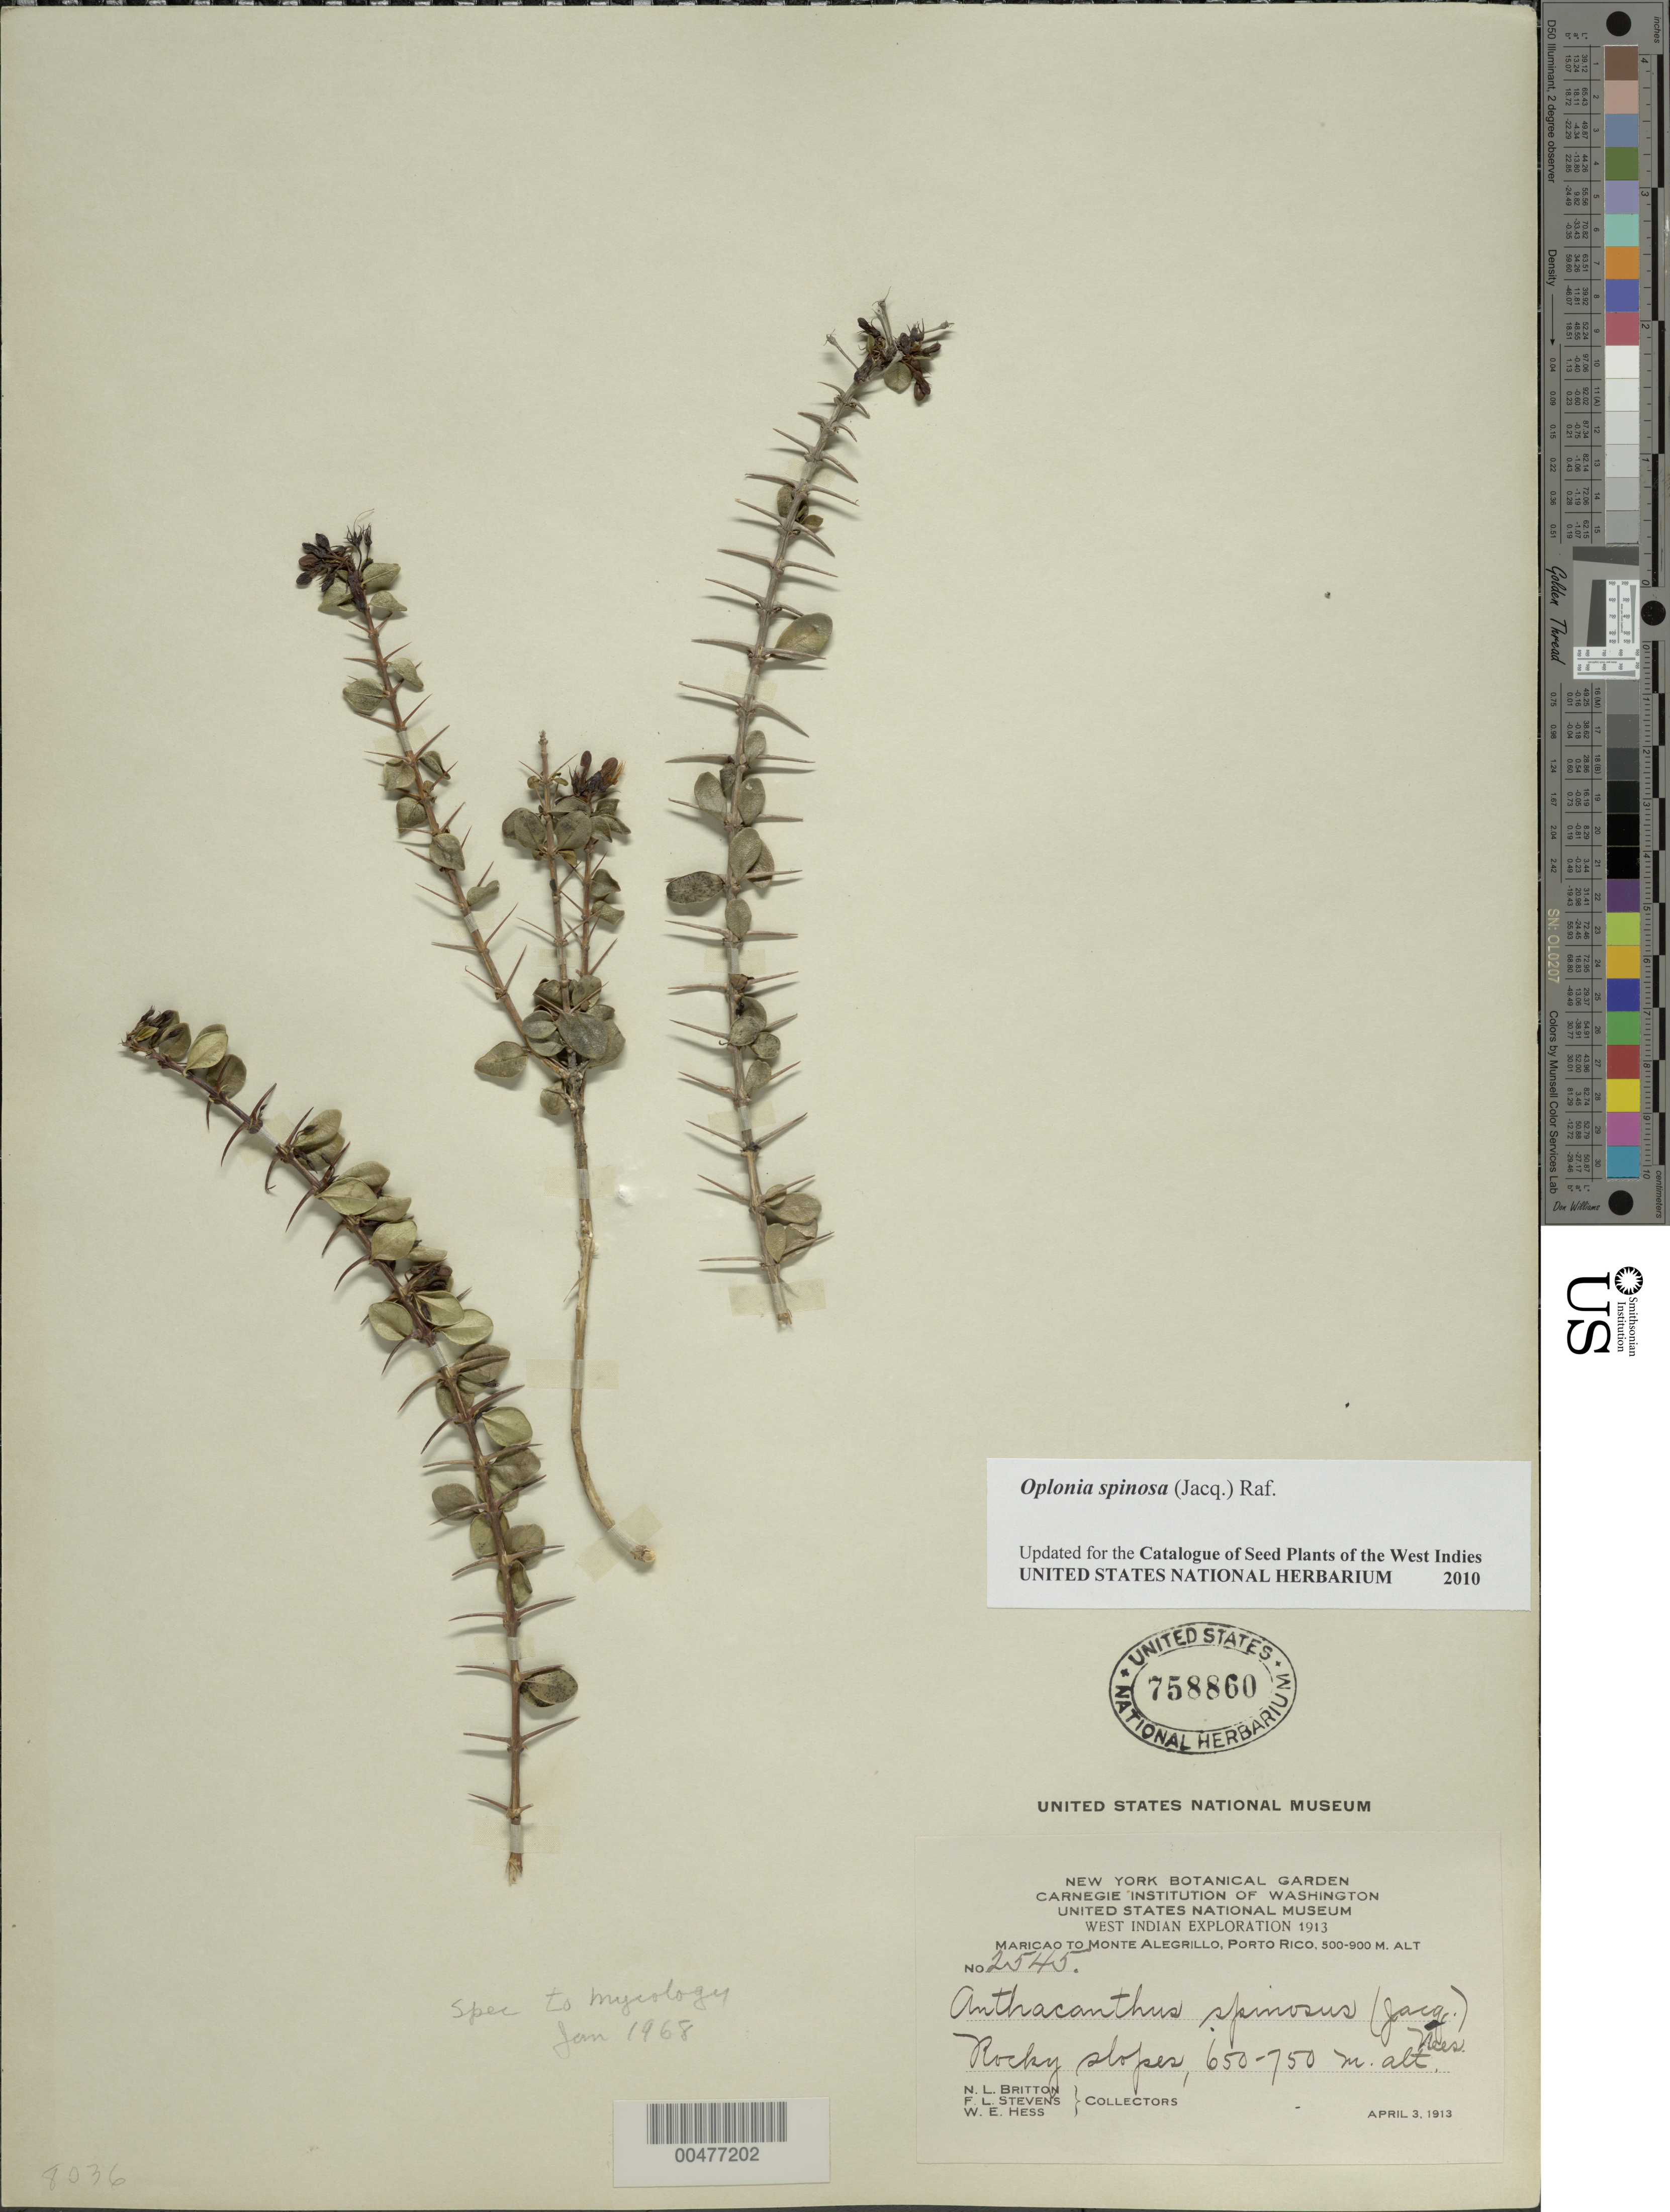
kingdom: Plantae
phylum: Tracheophyta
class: Magnoliopsida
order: Lamiales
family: Acanthaceae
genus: Oplonia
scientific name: Oplonia spinosa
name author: Raf.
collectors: Britton, --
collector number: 2545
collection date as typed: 03 Apr 1913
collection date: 1913-04-03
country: Puerto Rico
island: Greater Antilles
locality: Maricao to Monte Alegrillo. Rocky slopes.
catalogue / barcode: US 758860